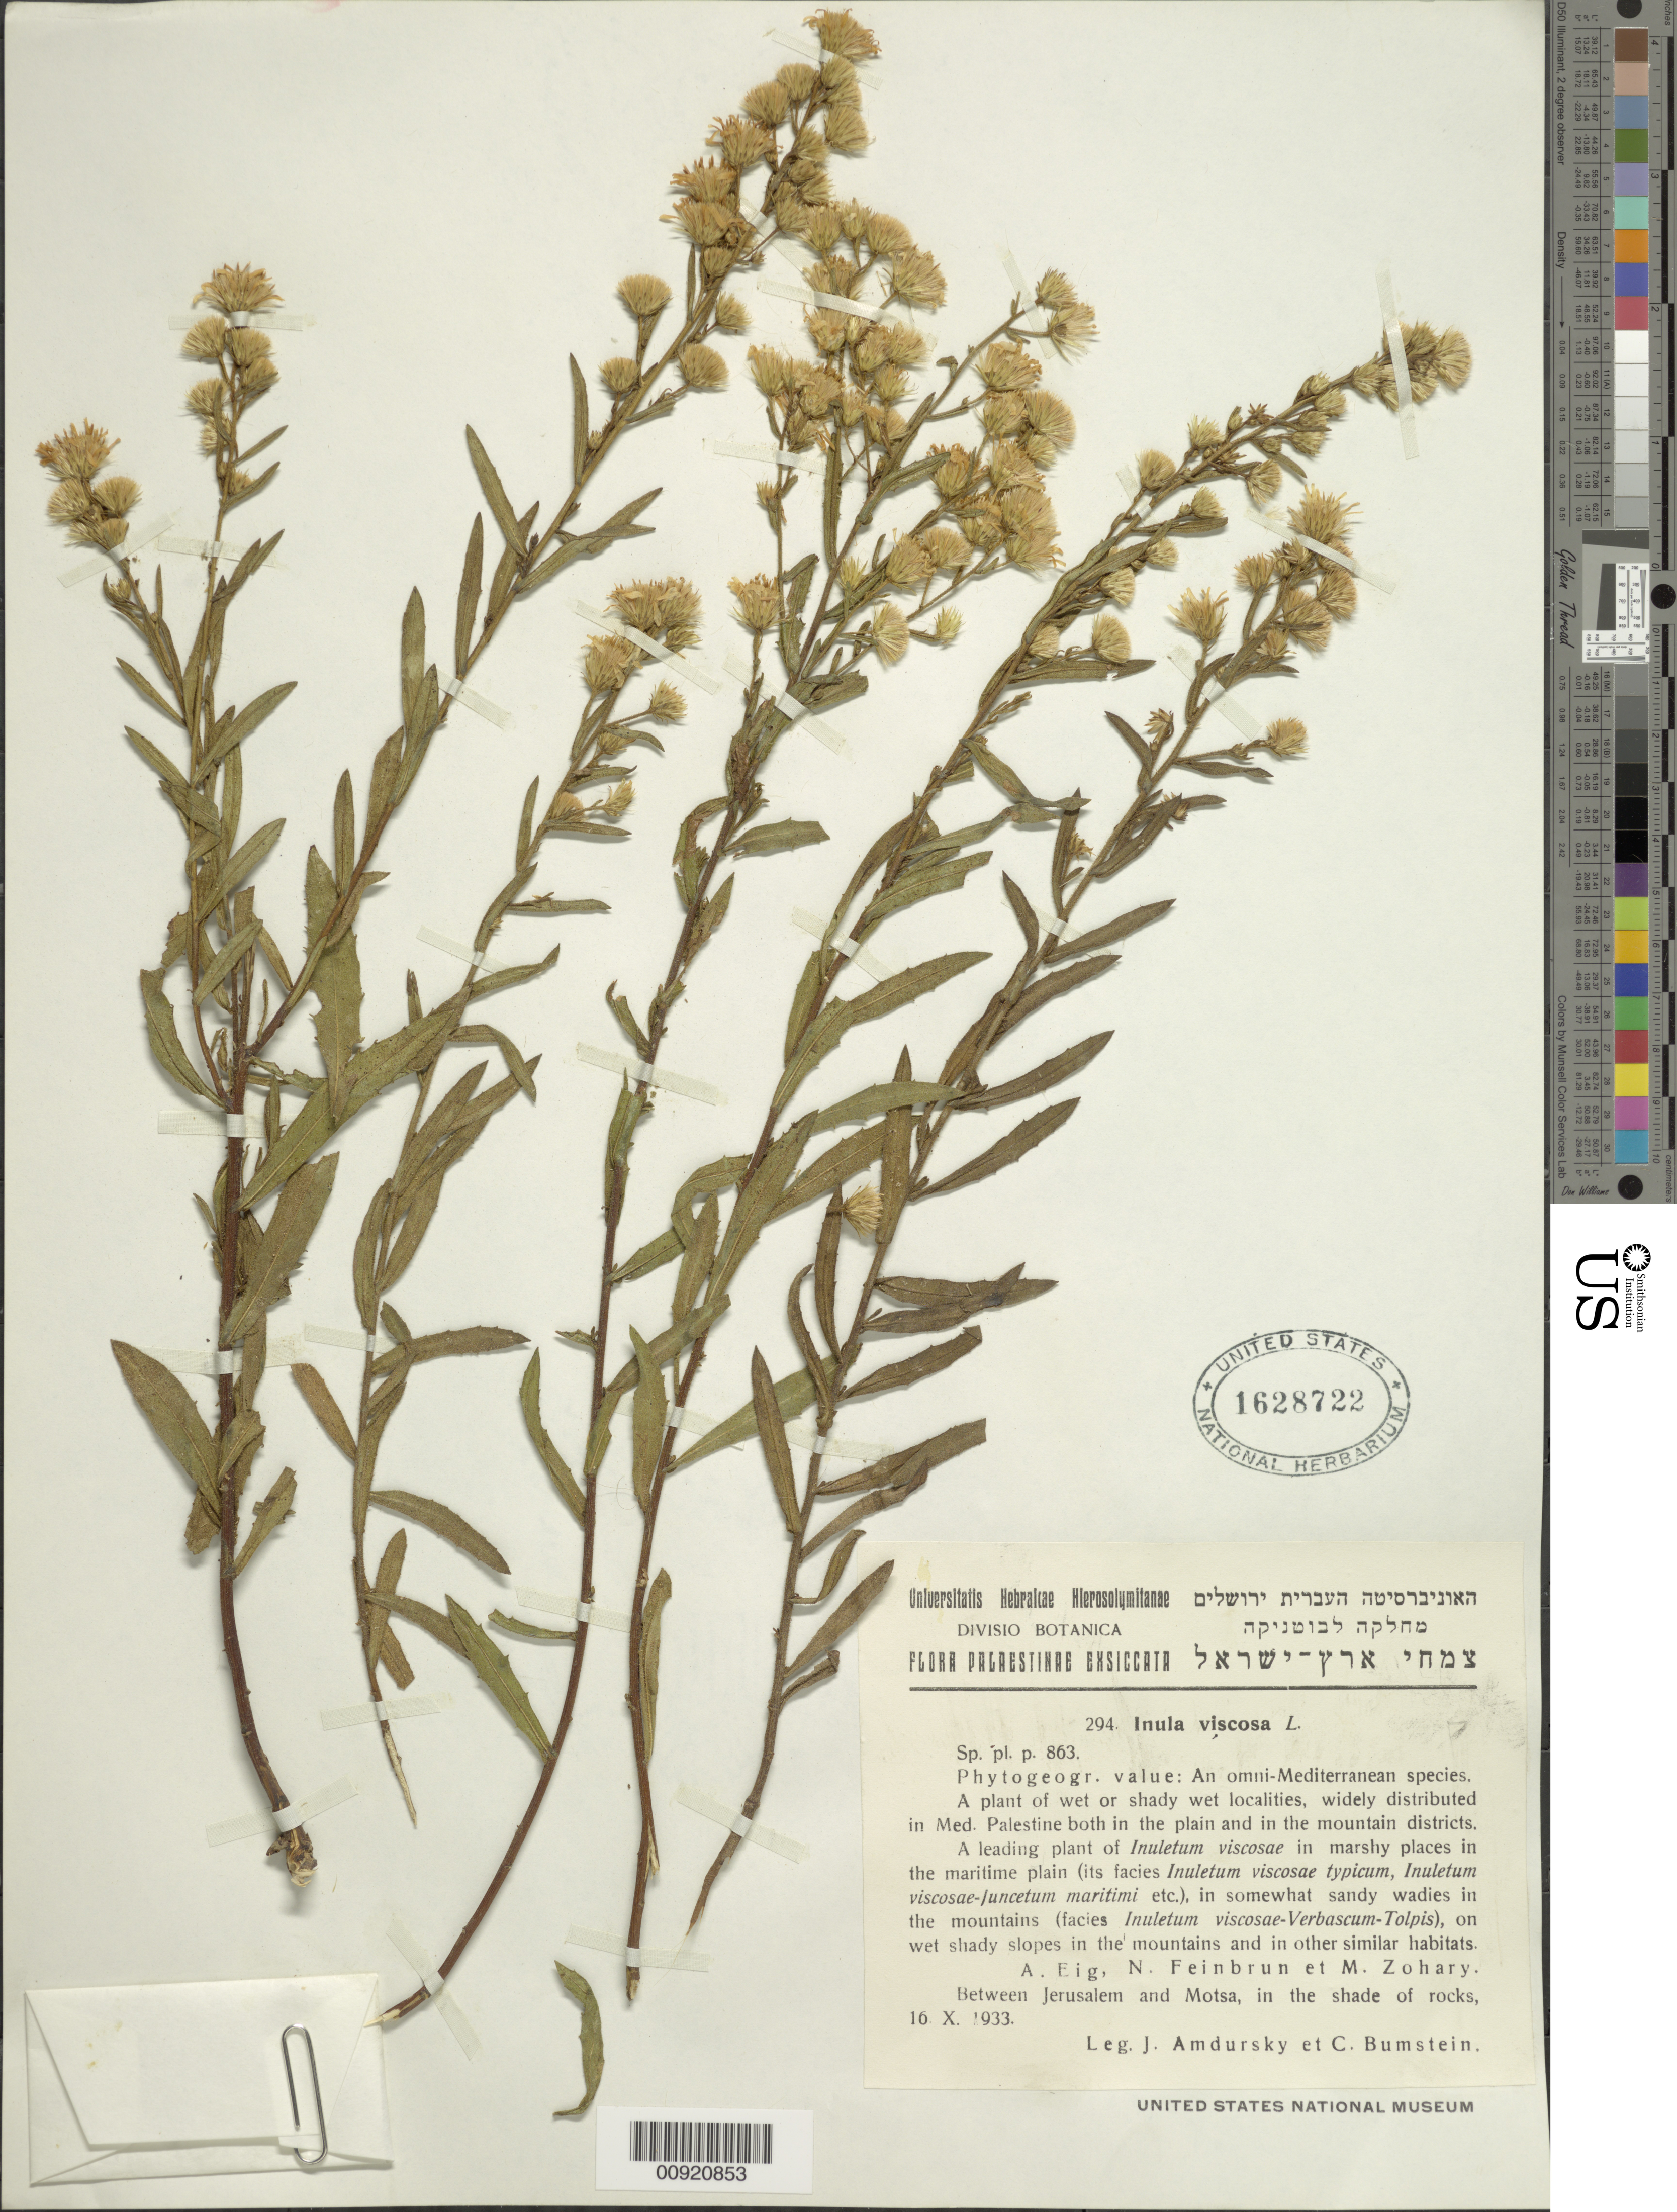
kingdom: Plantae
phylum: Tracheophyta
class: Magnoliopsida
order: Asterales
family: Asteraceae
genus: Inula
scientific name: Inula viscosa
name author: (L.) Aiton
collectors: I. Amdursky, Bumstein, C., A. Eig, N. Feinbrun & M. Zohary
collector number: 294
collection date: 1933-10-16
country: Israel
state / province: Jerusalem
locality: Palaestinae, between Jerusalem and Motsa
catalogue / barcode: US 1628722